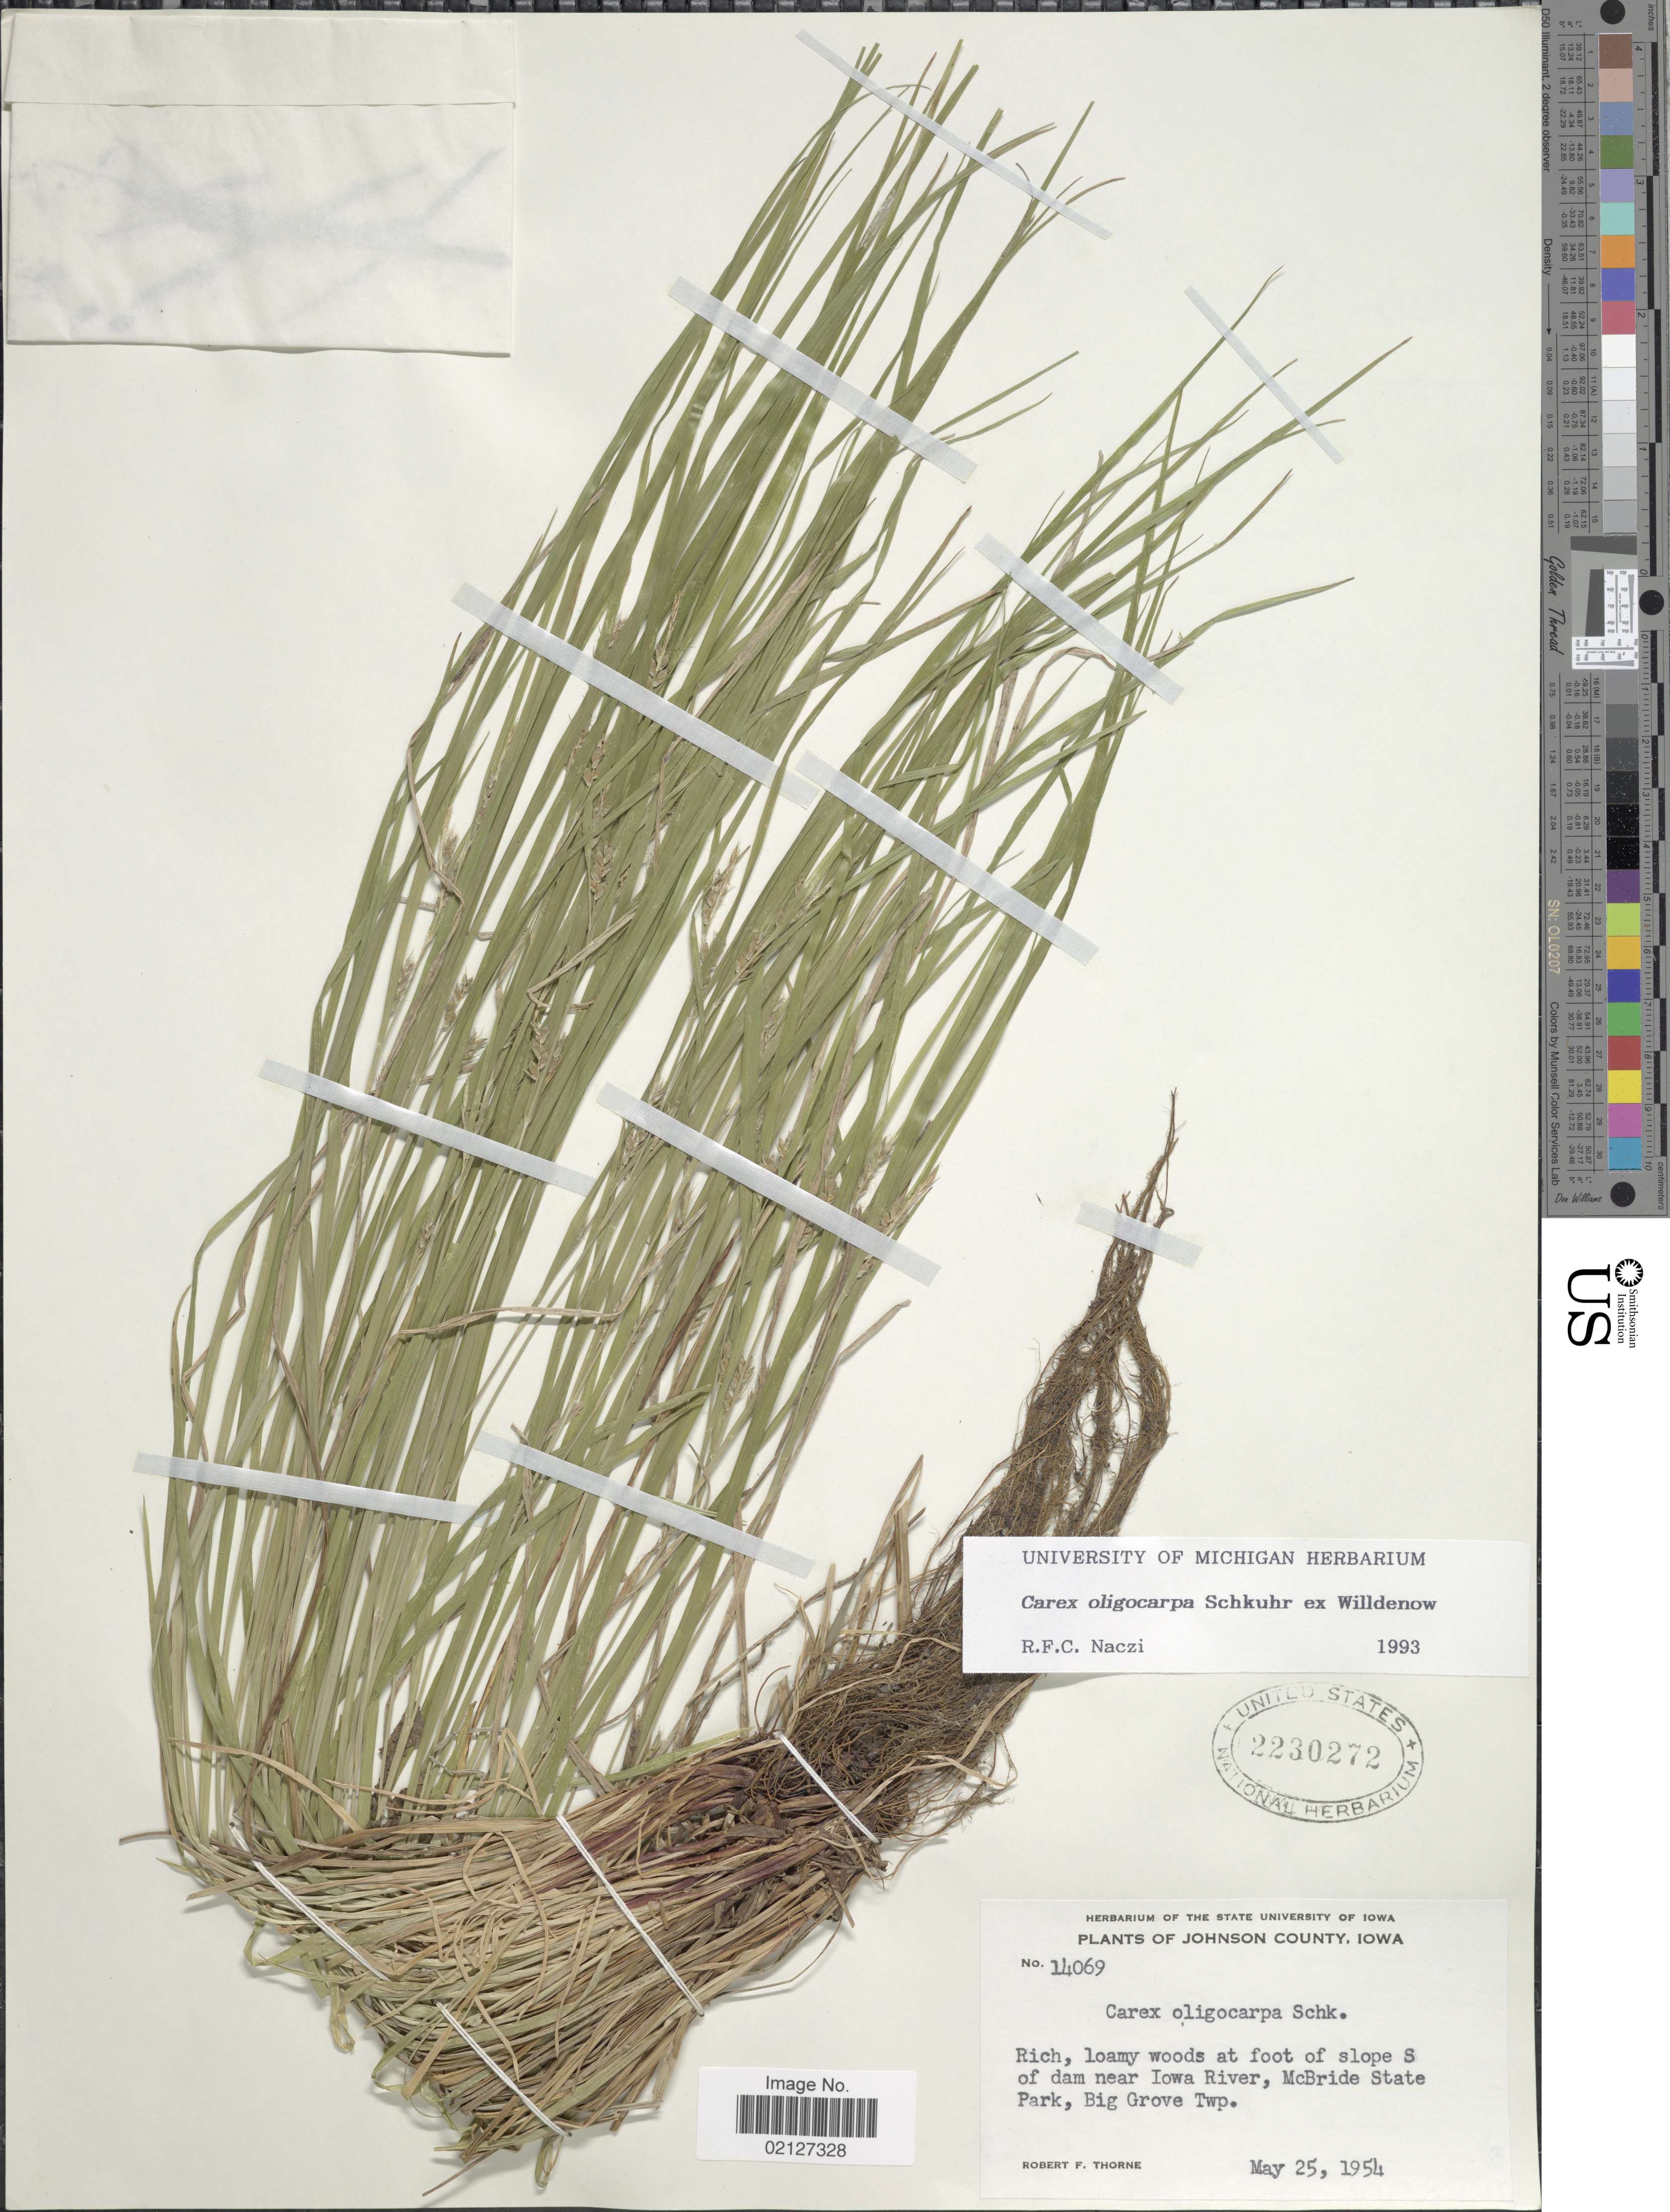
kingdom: Plantae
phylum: Tracheophyta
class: Liliopsida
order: Poales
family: Cyperaceae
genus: Carex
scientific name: Carex oligocarpa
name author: Willd.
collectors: R. F. Thorne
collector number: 14069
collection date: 1954-05-25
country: United States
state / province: Iowa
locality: Johnson County, rich, loamy woods at foot of slope S of dam near Iowa River, McBride State Park, Big Grove Twp.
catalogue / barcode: US 2230272